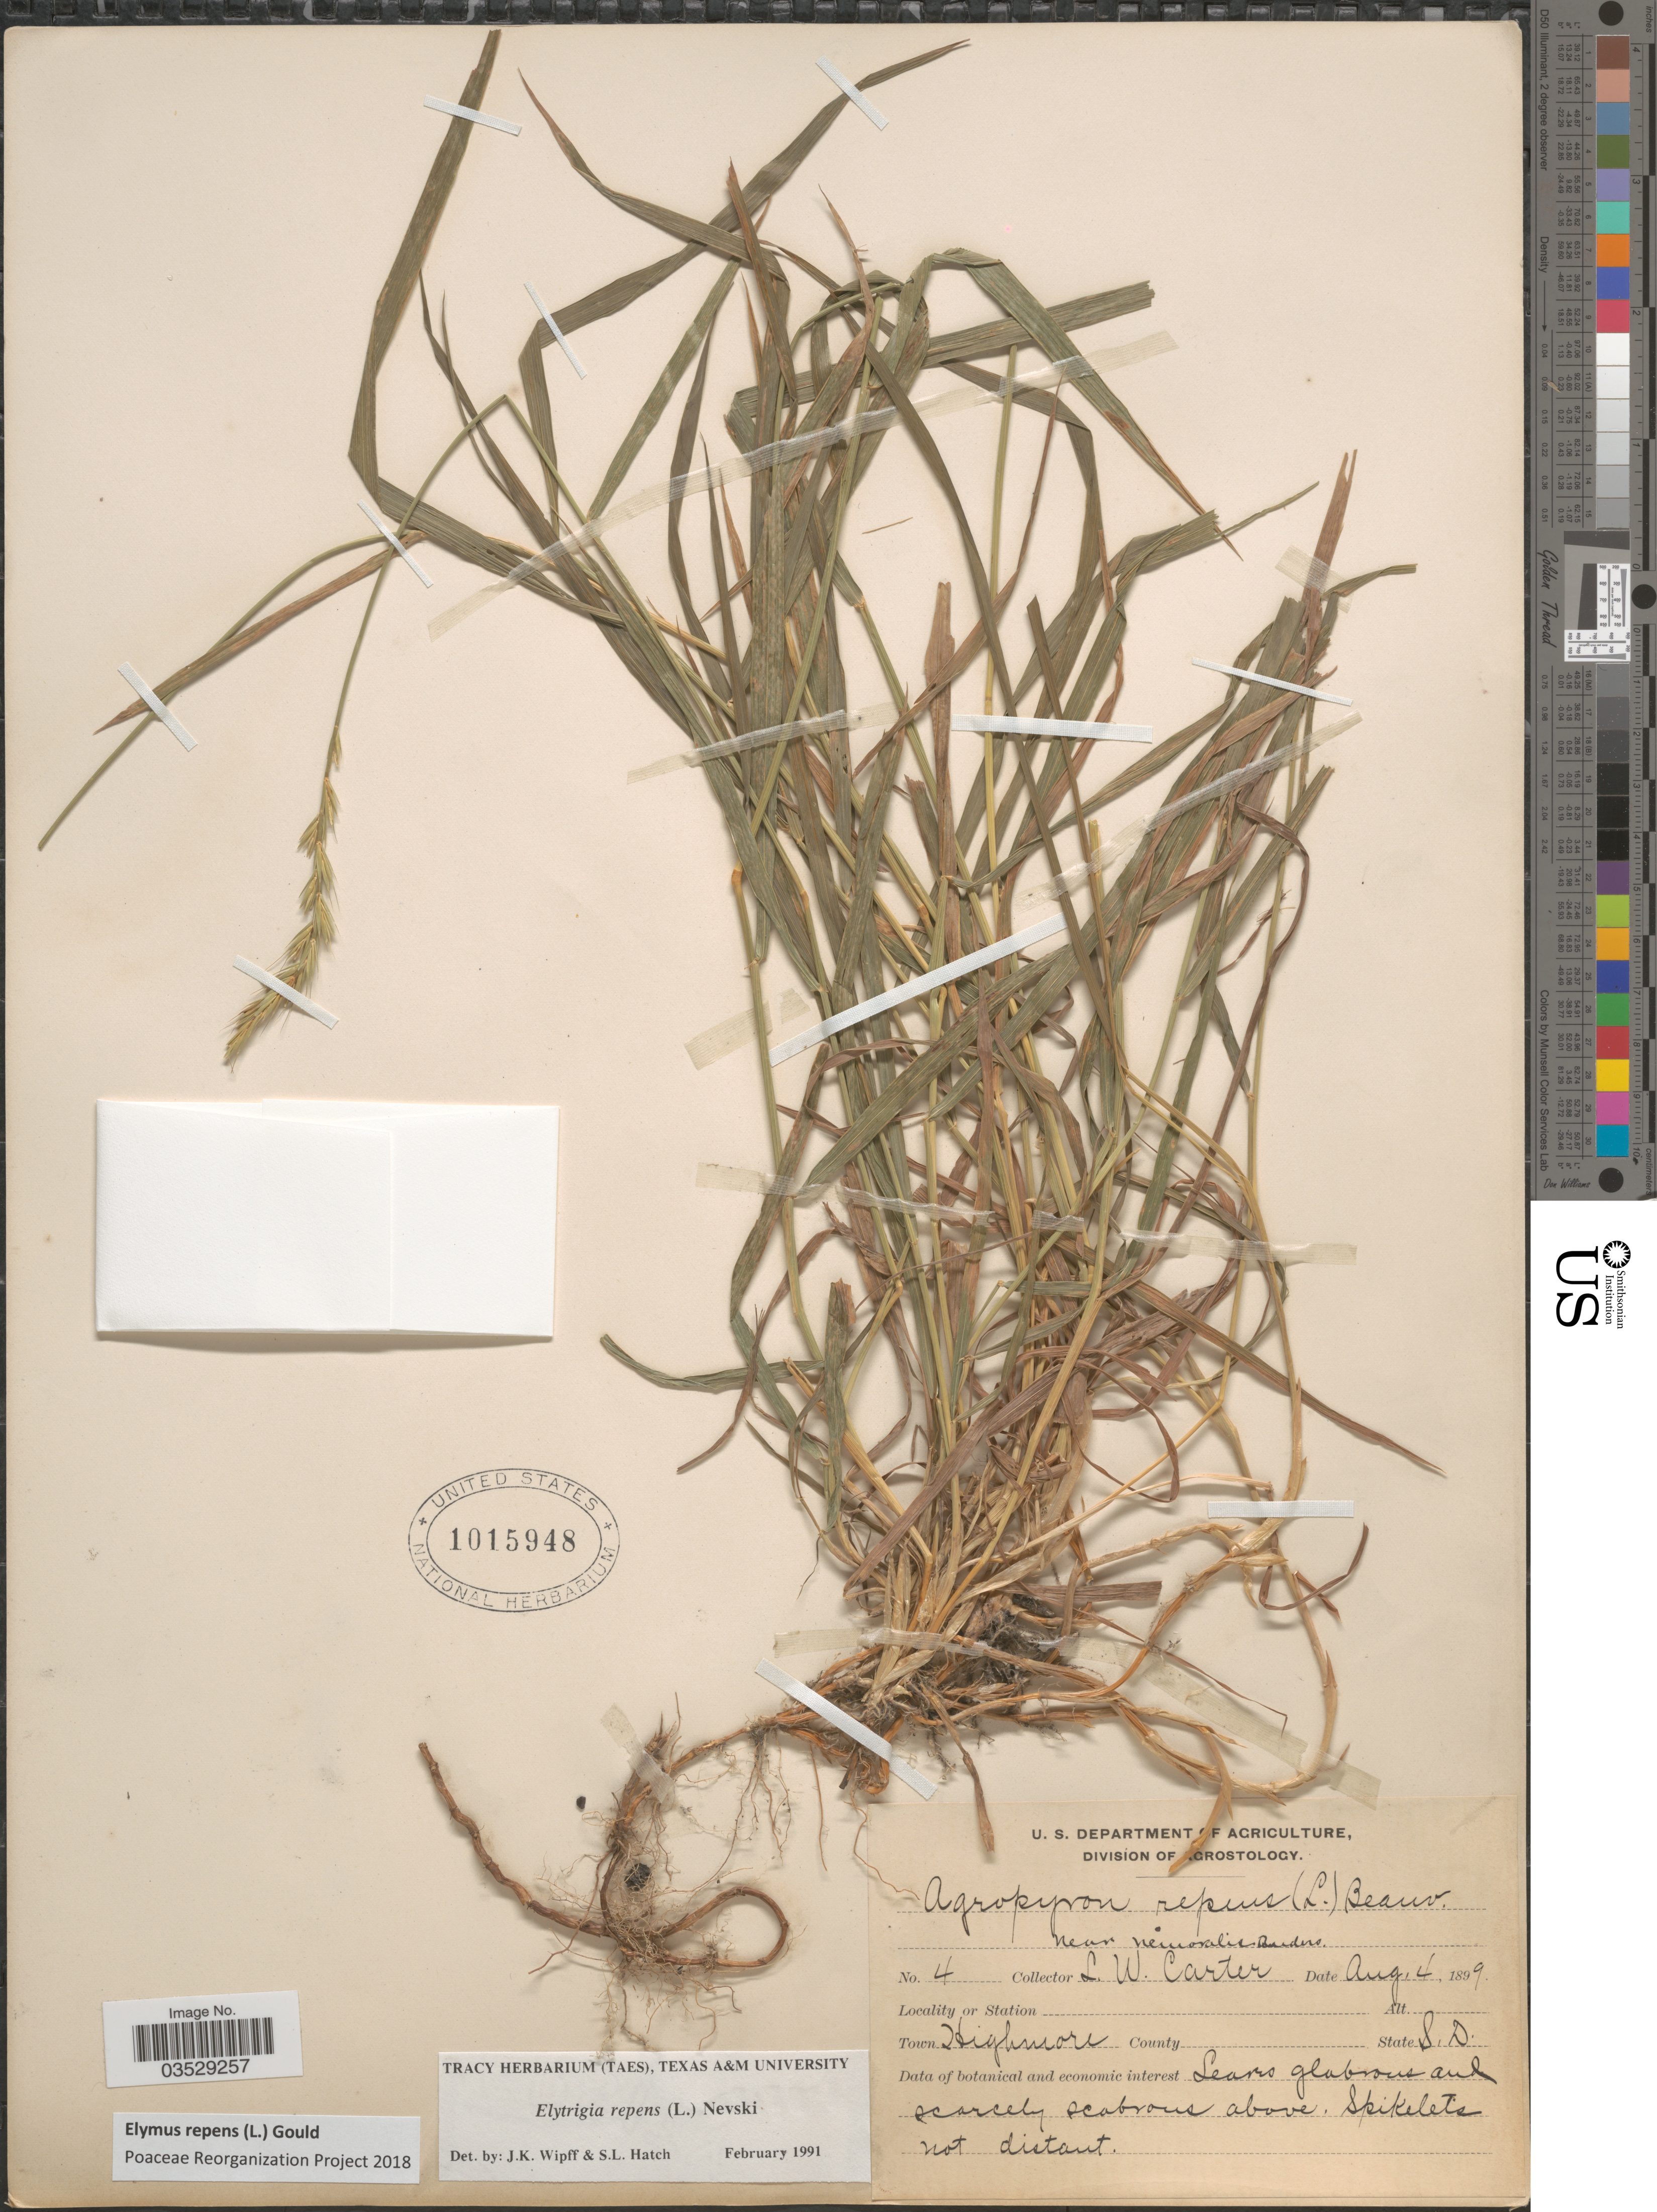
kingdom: Plantae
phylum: Tracheophyta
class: Liliopsida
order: Poales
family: Poaceae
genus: Elymus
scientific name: Elymus repens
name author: (L.) Gould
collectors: L. W. Carter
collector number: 4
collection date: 1899-08-04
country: United States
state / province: South Dakota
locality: Town Highmore.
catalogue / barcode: US 1015948